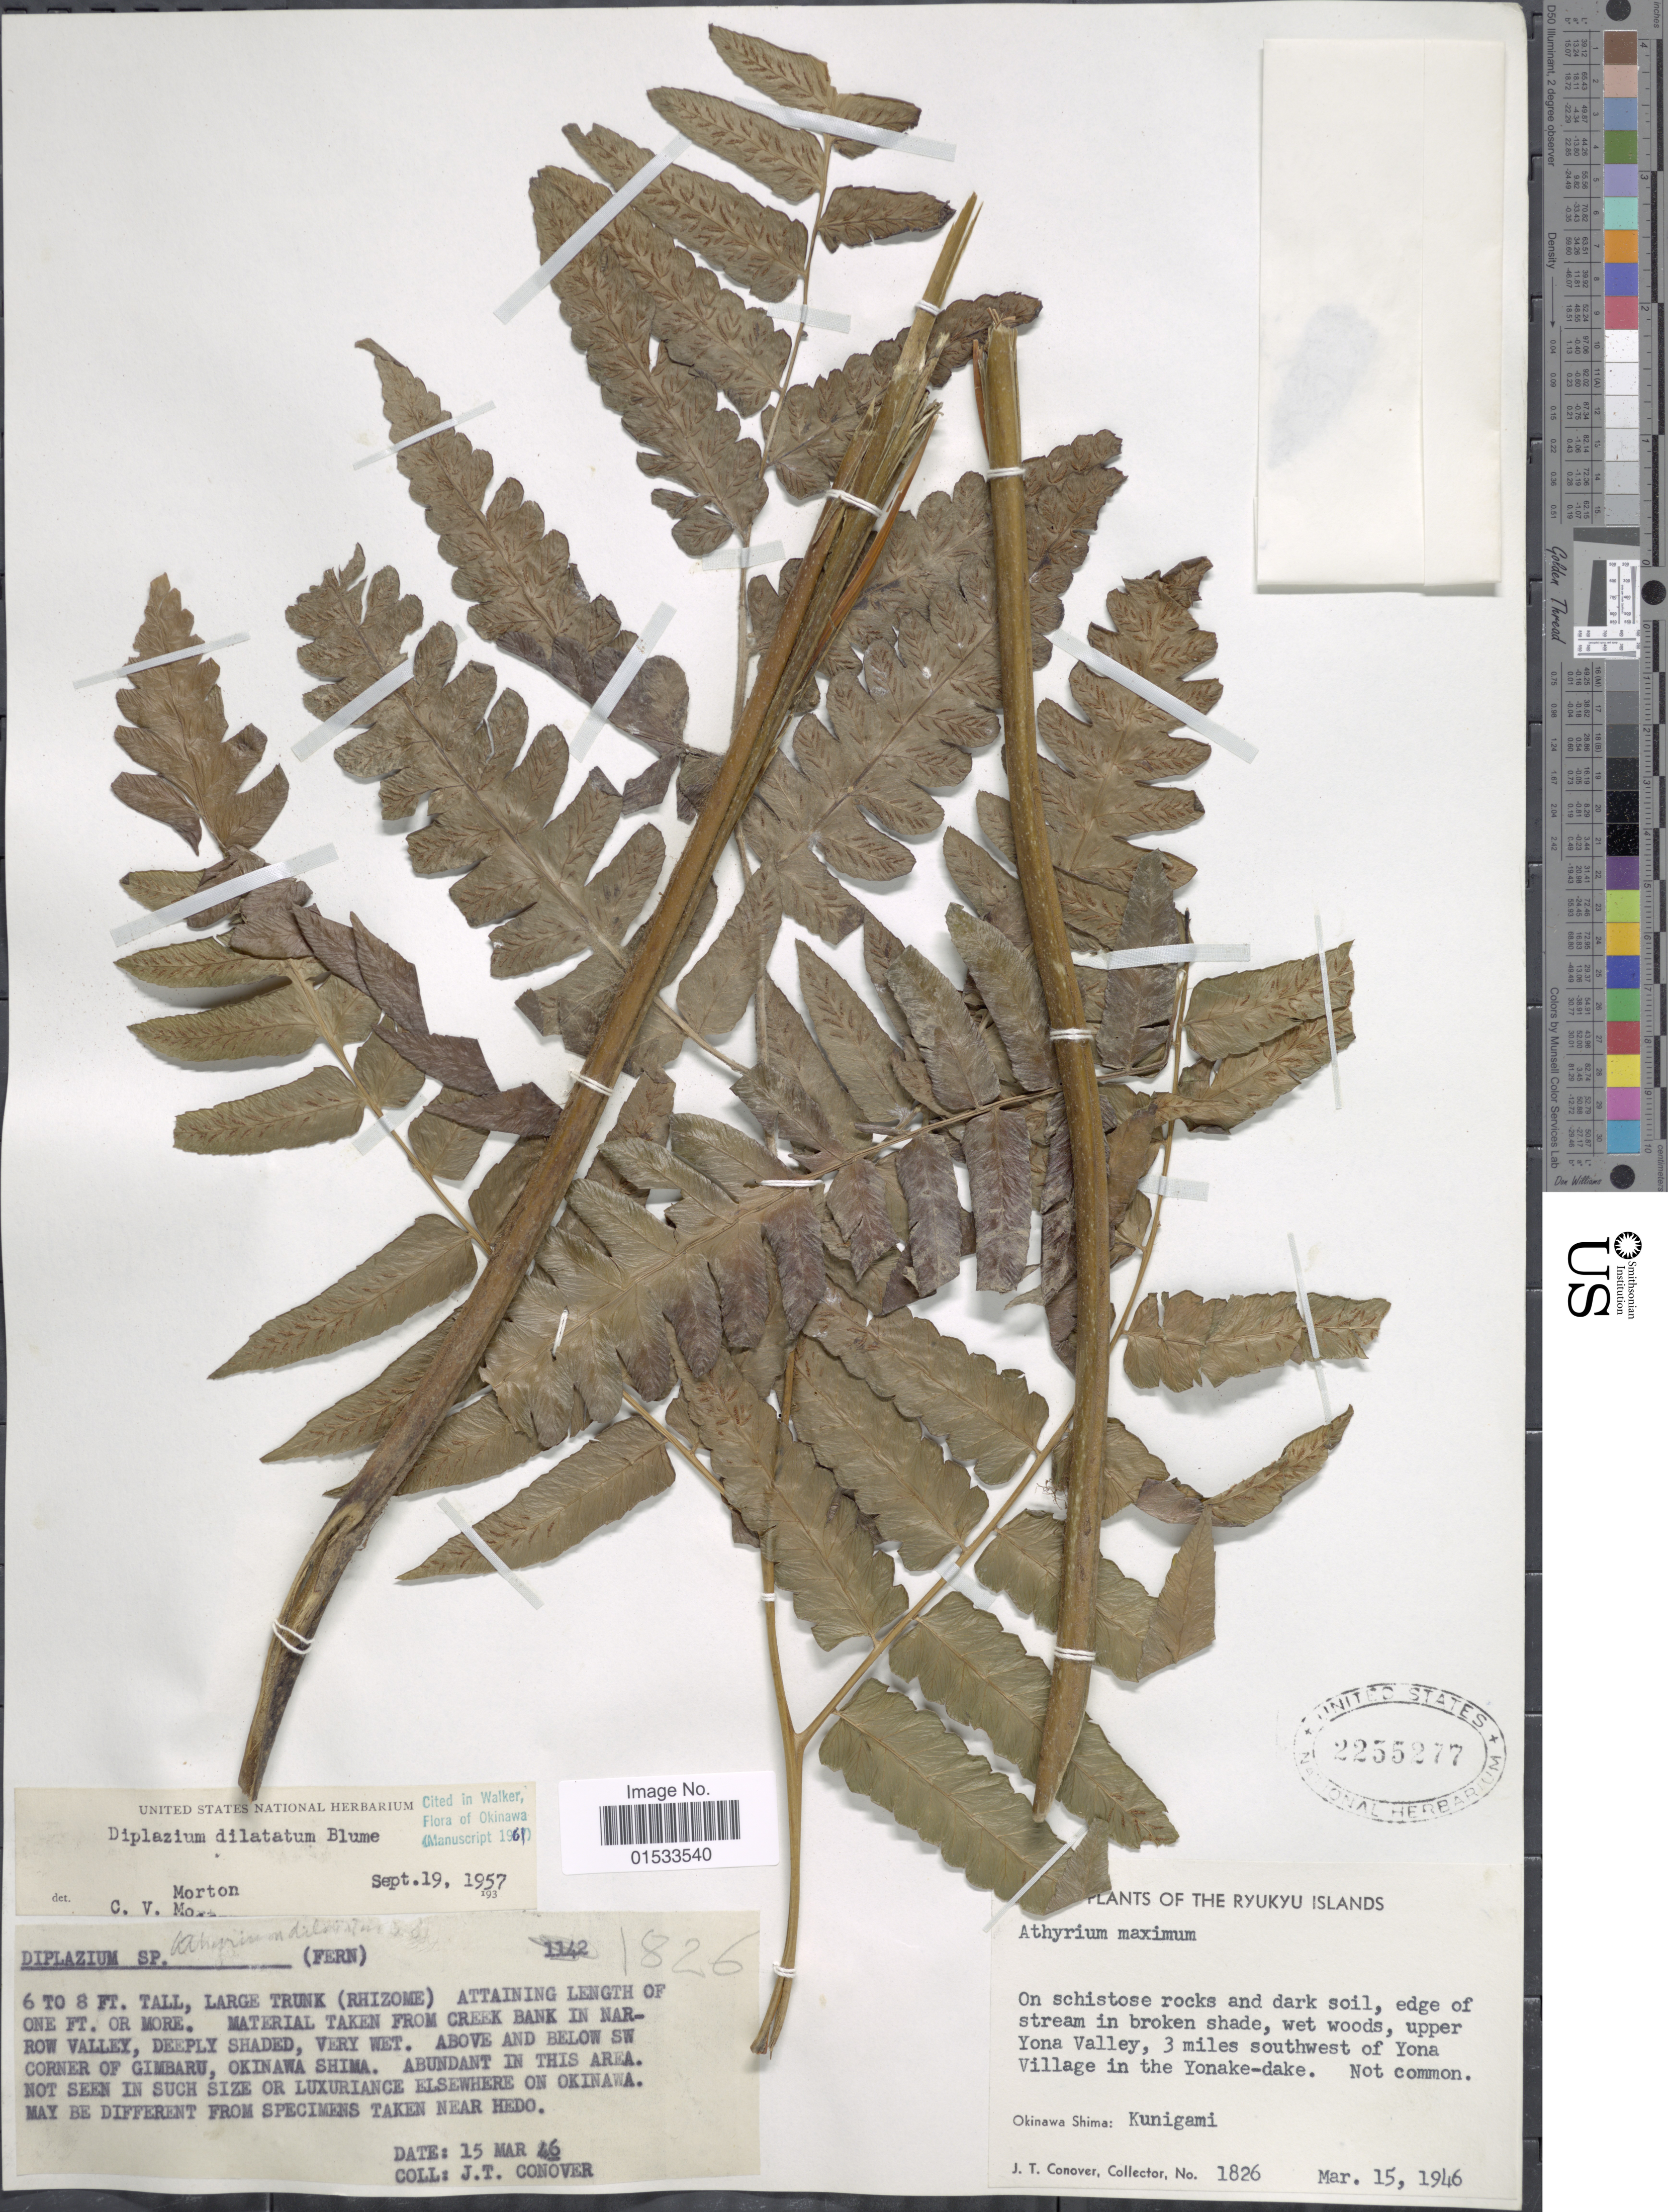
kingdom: Plantae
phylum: Tracheophyta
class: Polypodiopsida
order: Polypodiales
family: Athyriaceae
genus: Diplazium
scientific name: Diplazium dilatatum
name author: Blume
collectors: J. T. Conover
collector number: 1826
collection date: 1946-03-15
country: Japan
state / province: Okinawa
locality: The Ryukyu Islands, 3 miles southwest of Yona village in the Yonake- dake, Okinawa Shima: Kunigami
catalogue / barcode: US 2255277